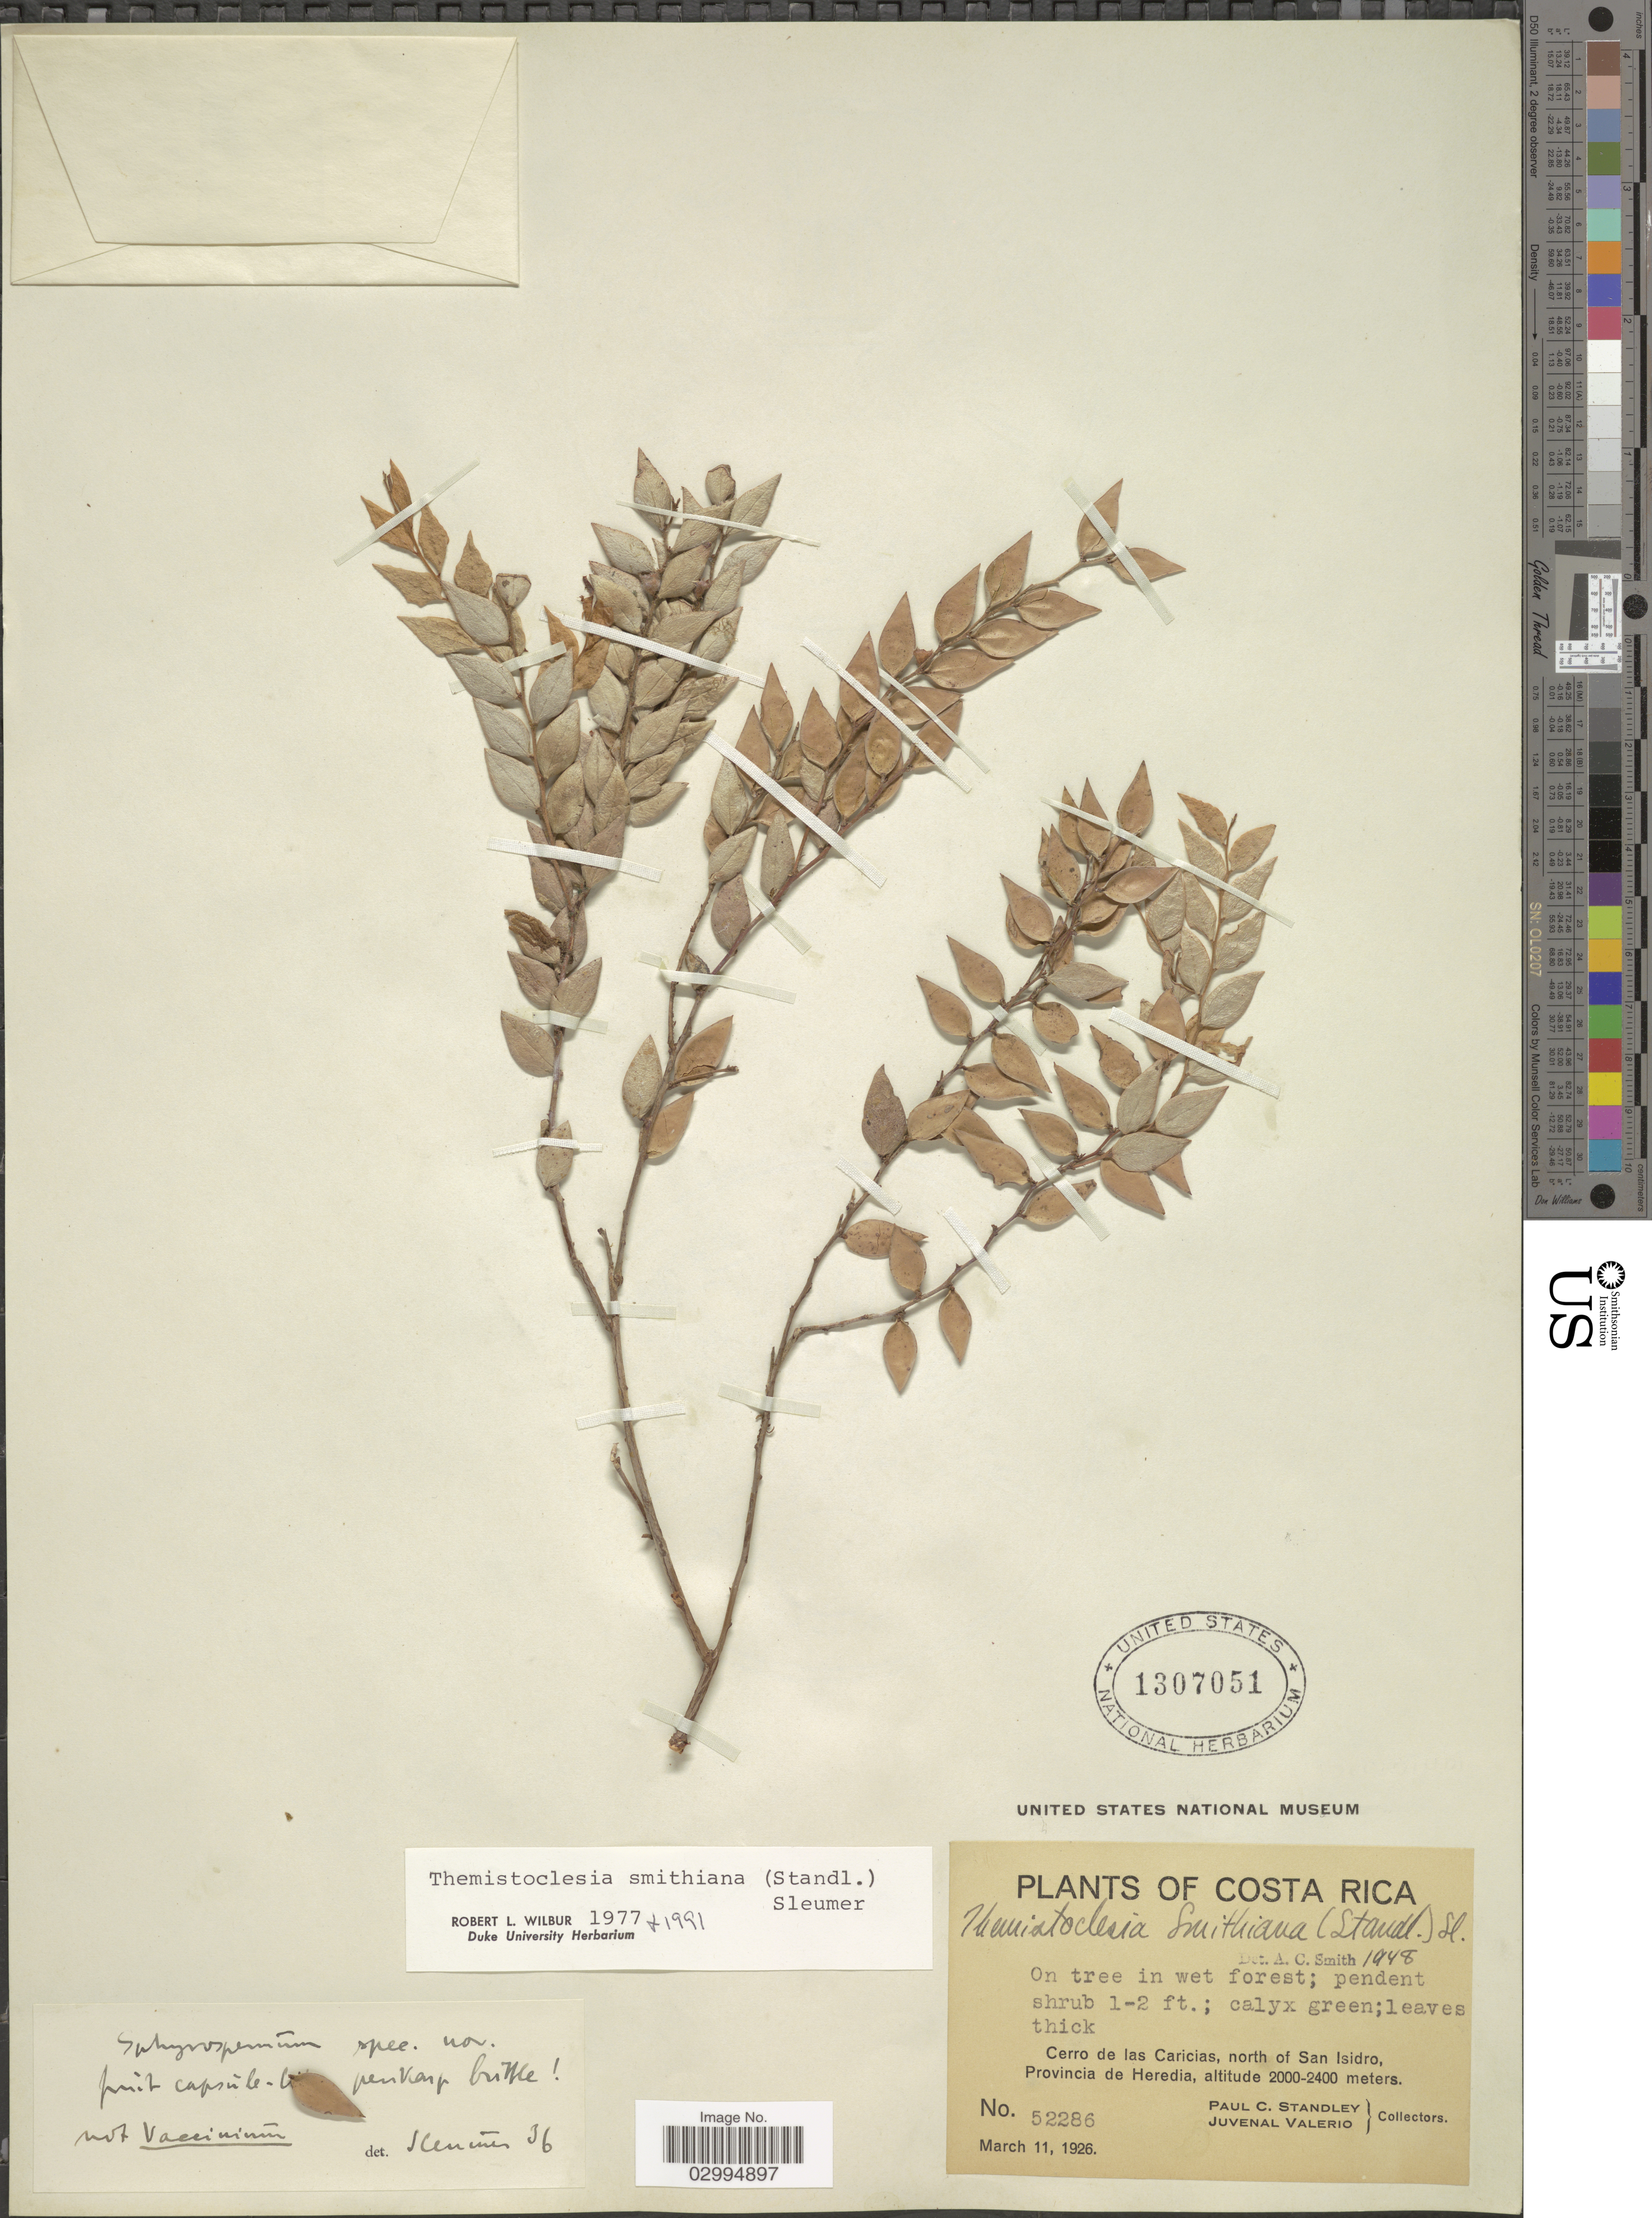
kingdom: Plantae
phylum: Tracheophyta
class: Magnoliopsida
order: Ericales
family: Ericaceae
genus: Themistoclesia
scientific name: Themistoclesia smithiana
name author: (Standl.) Sleumer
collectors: P. C. Standley & J. Valerio R.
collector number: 52286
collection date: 1926-03-11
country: Costa Rica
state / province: Heredia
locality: Cerro de las Caricias, north of San Isidro.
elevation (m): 2000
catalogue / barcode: US 1307051